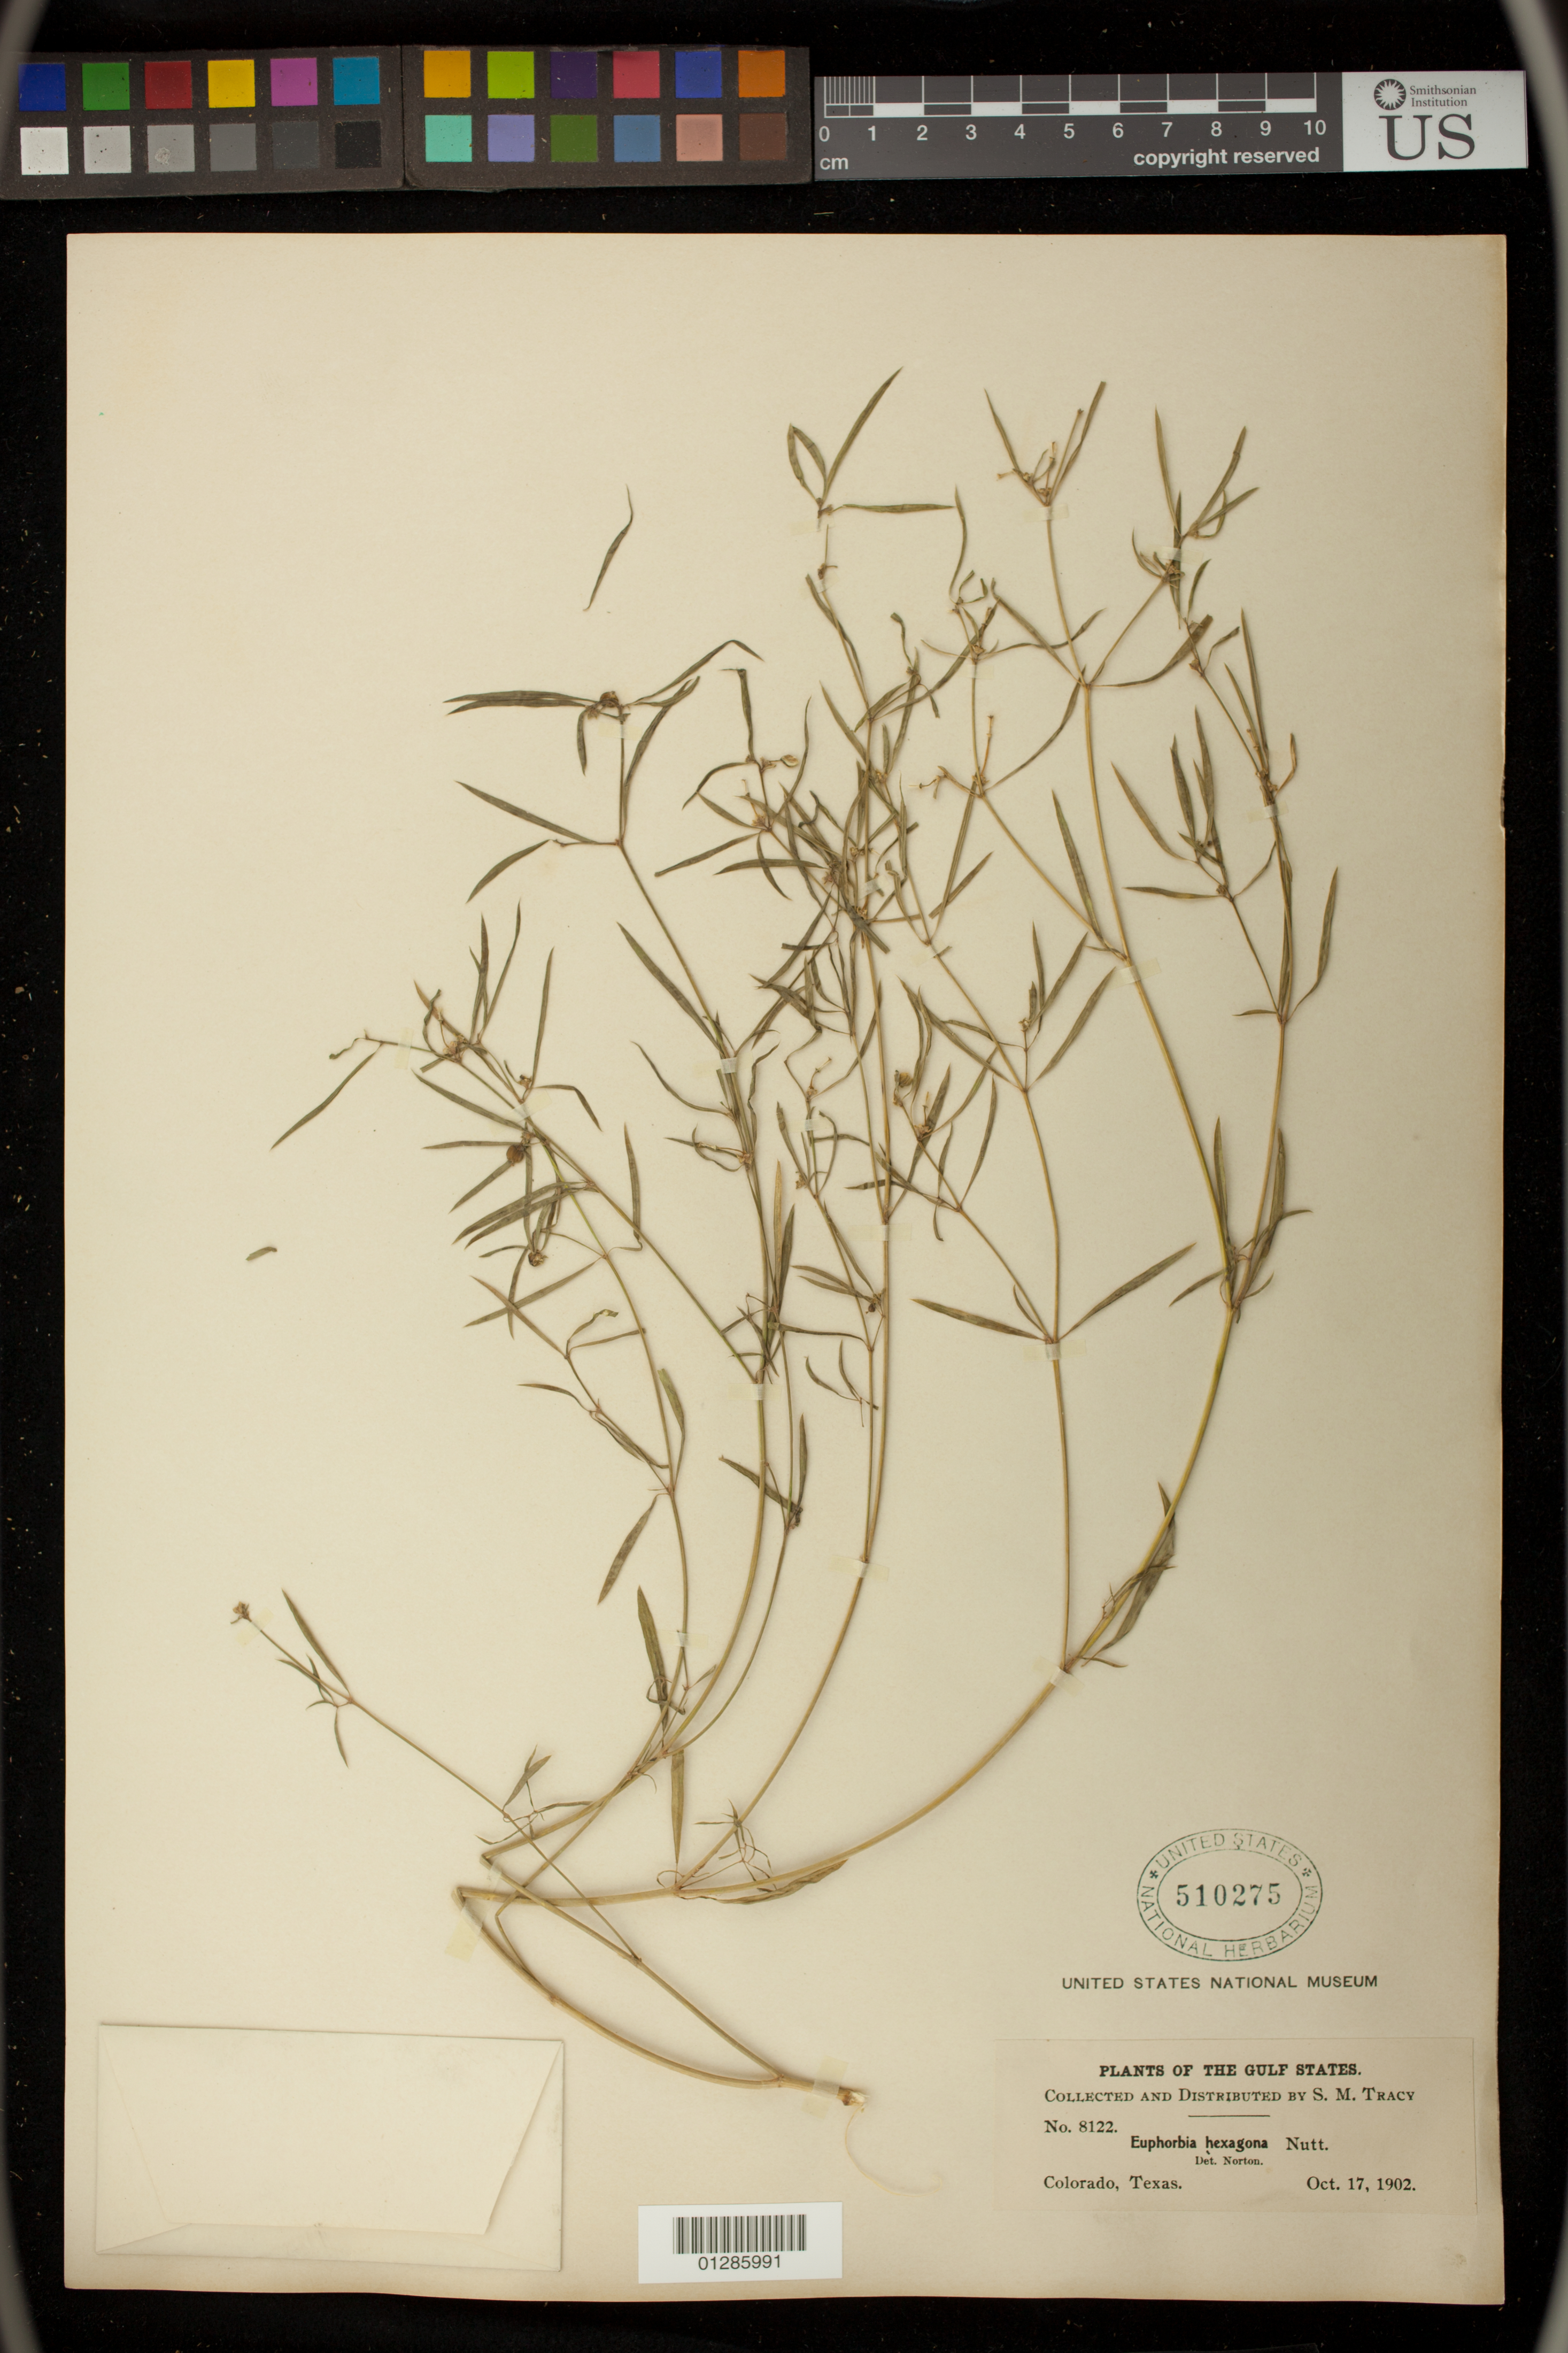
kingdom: Plantae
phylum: Tracheophyta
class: Magnoliopsida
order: Malpighiales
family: Euphorbiaceae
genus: Euphorbia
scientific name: Euphorbia hexagona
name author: Nutt. ex Spreng.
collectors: S. M. Tracy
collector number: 8122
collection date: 1902-10-17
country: United States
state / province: Texas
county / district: Colorado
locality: Colorado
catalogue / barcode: US 510275